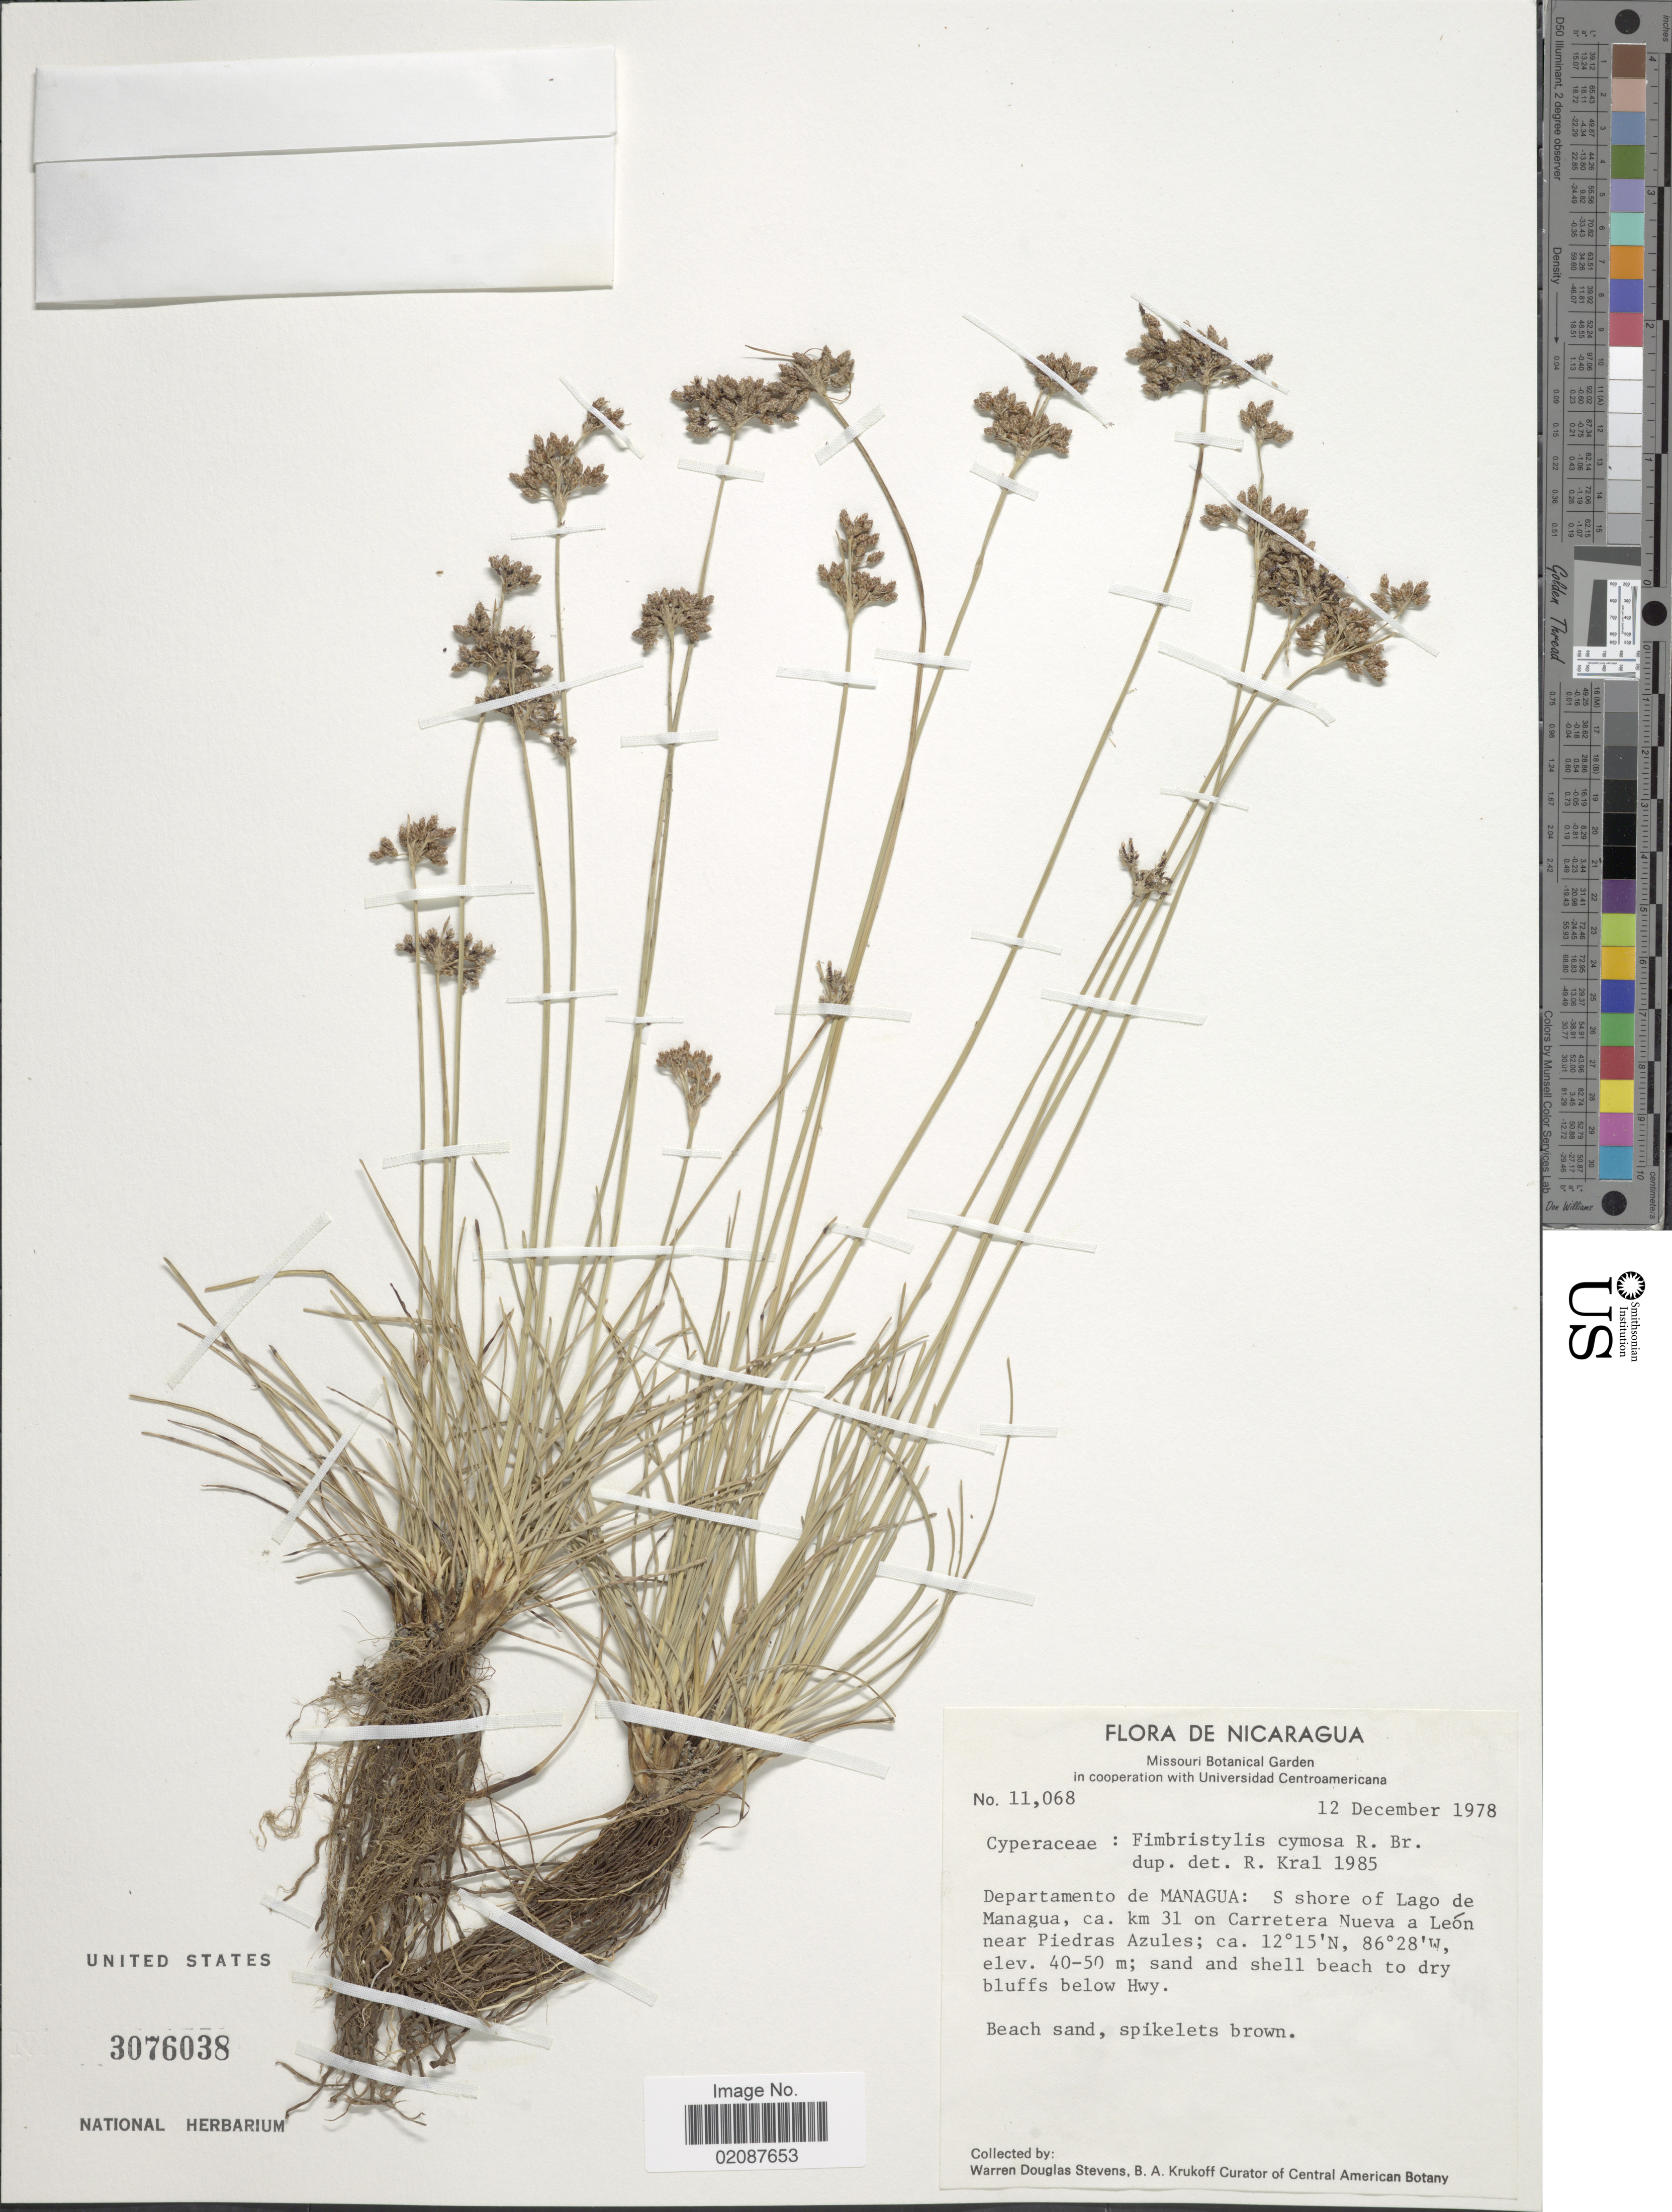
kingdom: Plantae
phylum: Tracheophyta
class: Liliopsida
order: Poales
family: Cyperaceae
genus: Fimbristylis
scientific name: Fimbristylis cymosa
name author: R. Br.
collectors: W. D. Stevens & B. A. Krukoff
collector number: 11068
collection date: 1978-12-12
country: Nicaragua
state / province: Managua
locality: S shore of Lago de Managua, ca. km 31 on Carretera Nueva a Leon near Piedras Azules; sand and shell beach to dry bluffs below Hwy.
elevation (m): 40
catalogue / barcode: US 3076038